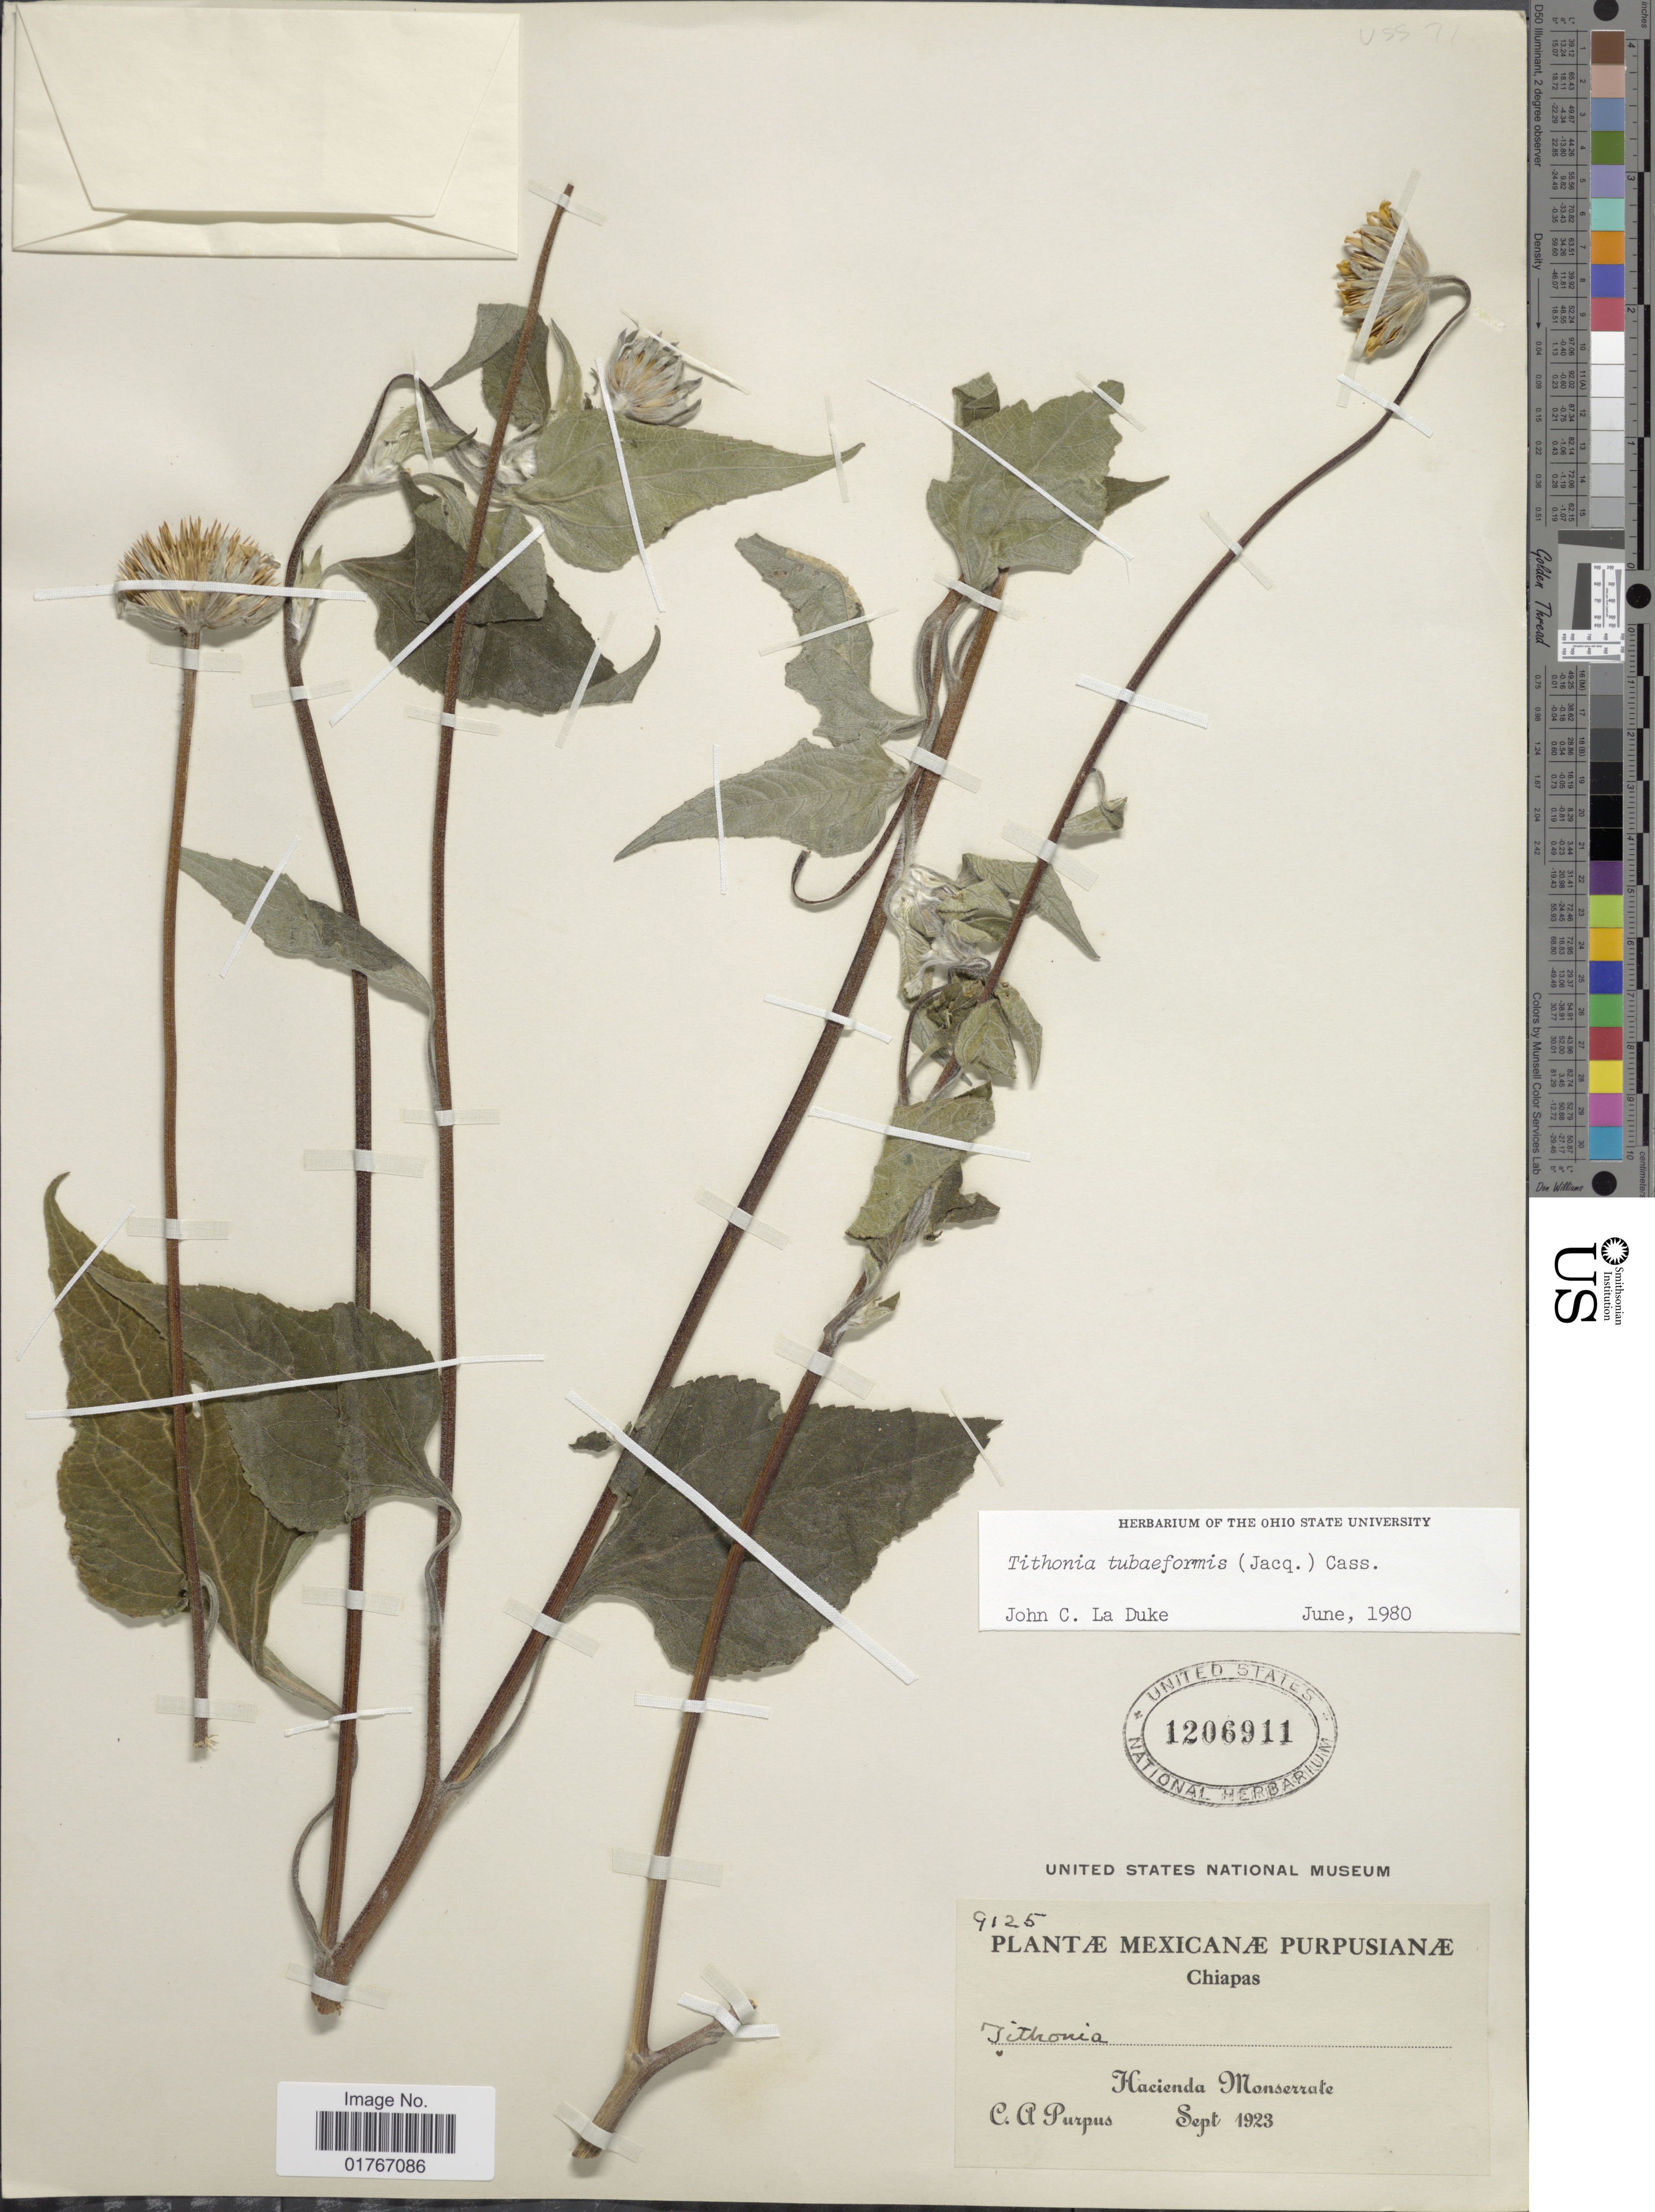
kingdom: Plantae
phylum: Tracheophyta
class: Magnoliopsida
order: Asterales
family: Asteraceae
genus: Tithonia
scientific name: Tithonia sp.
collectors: C. A. Purpus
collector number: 9125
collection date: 1923-09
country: Mexico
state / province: Chiapas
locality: Hacienda Monserrate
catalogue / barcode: US 1206911